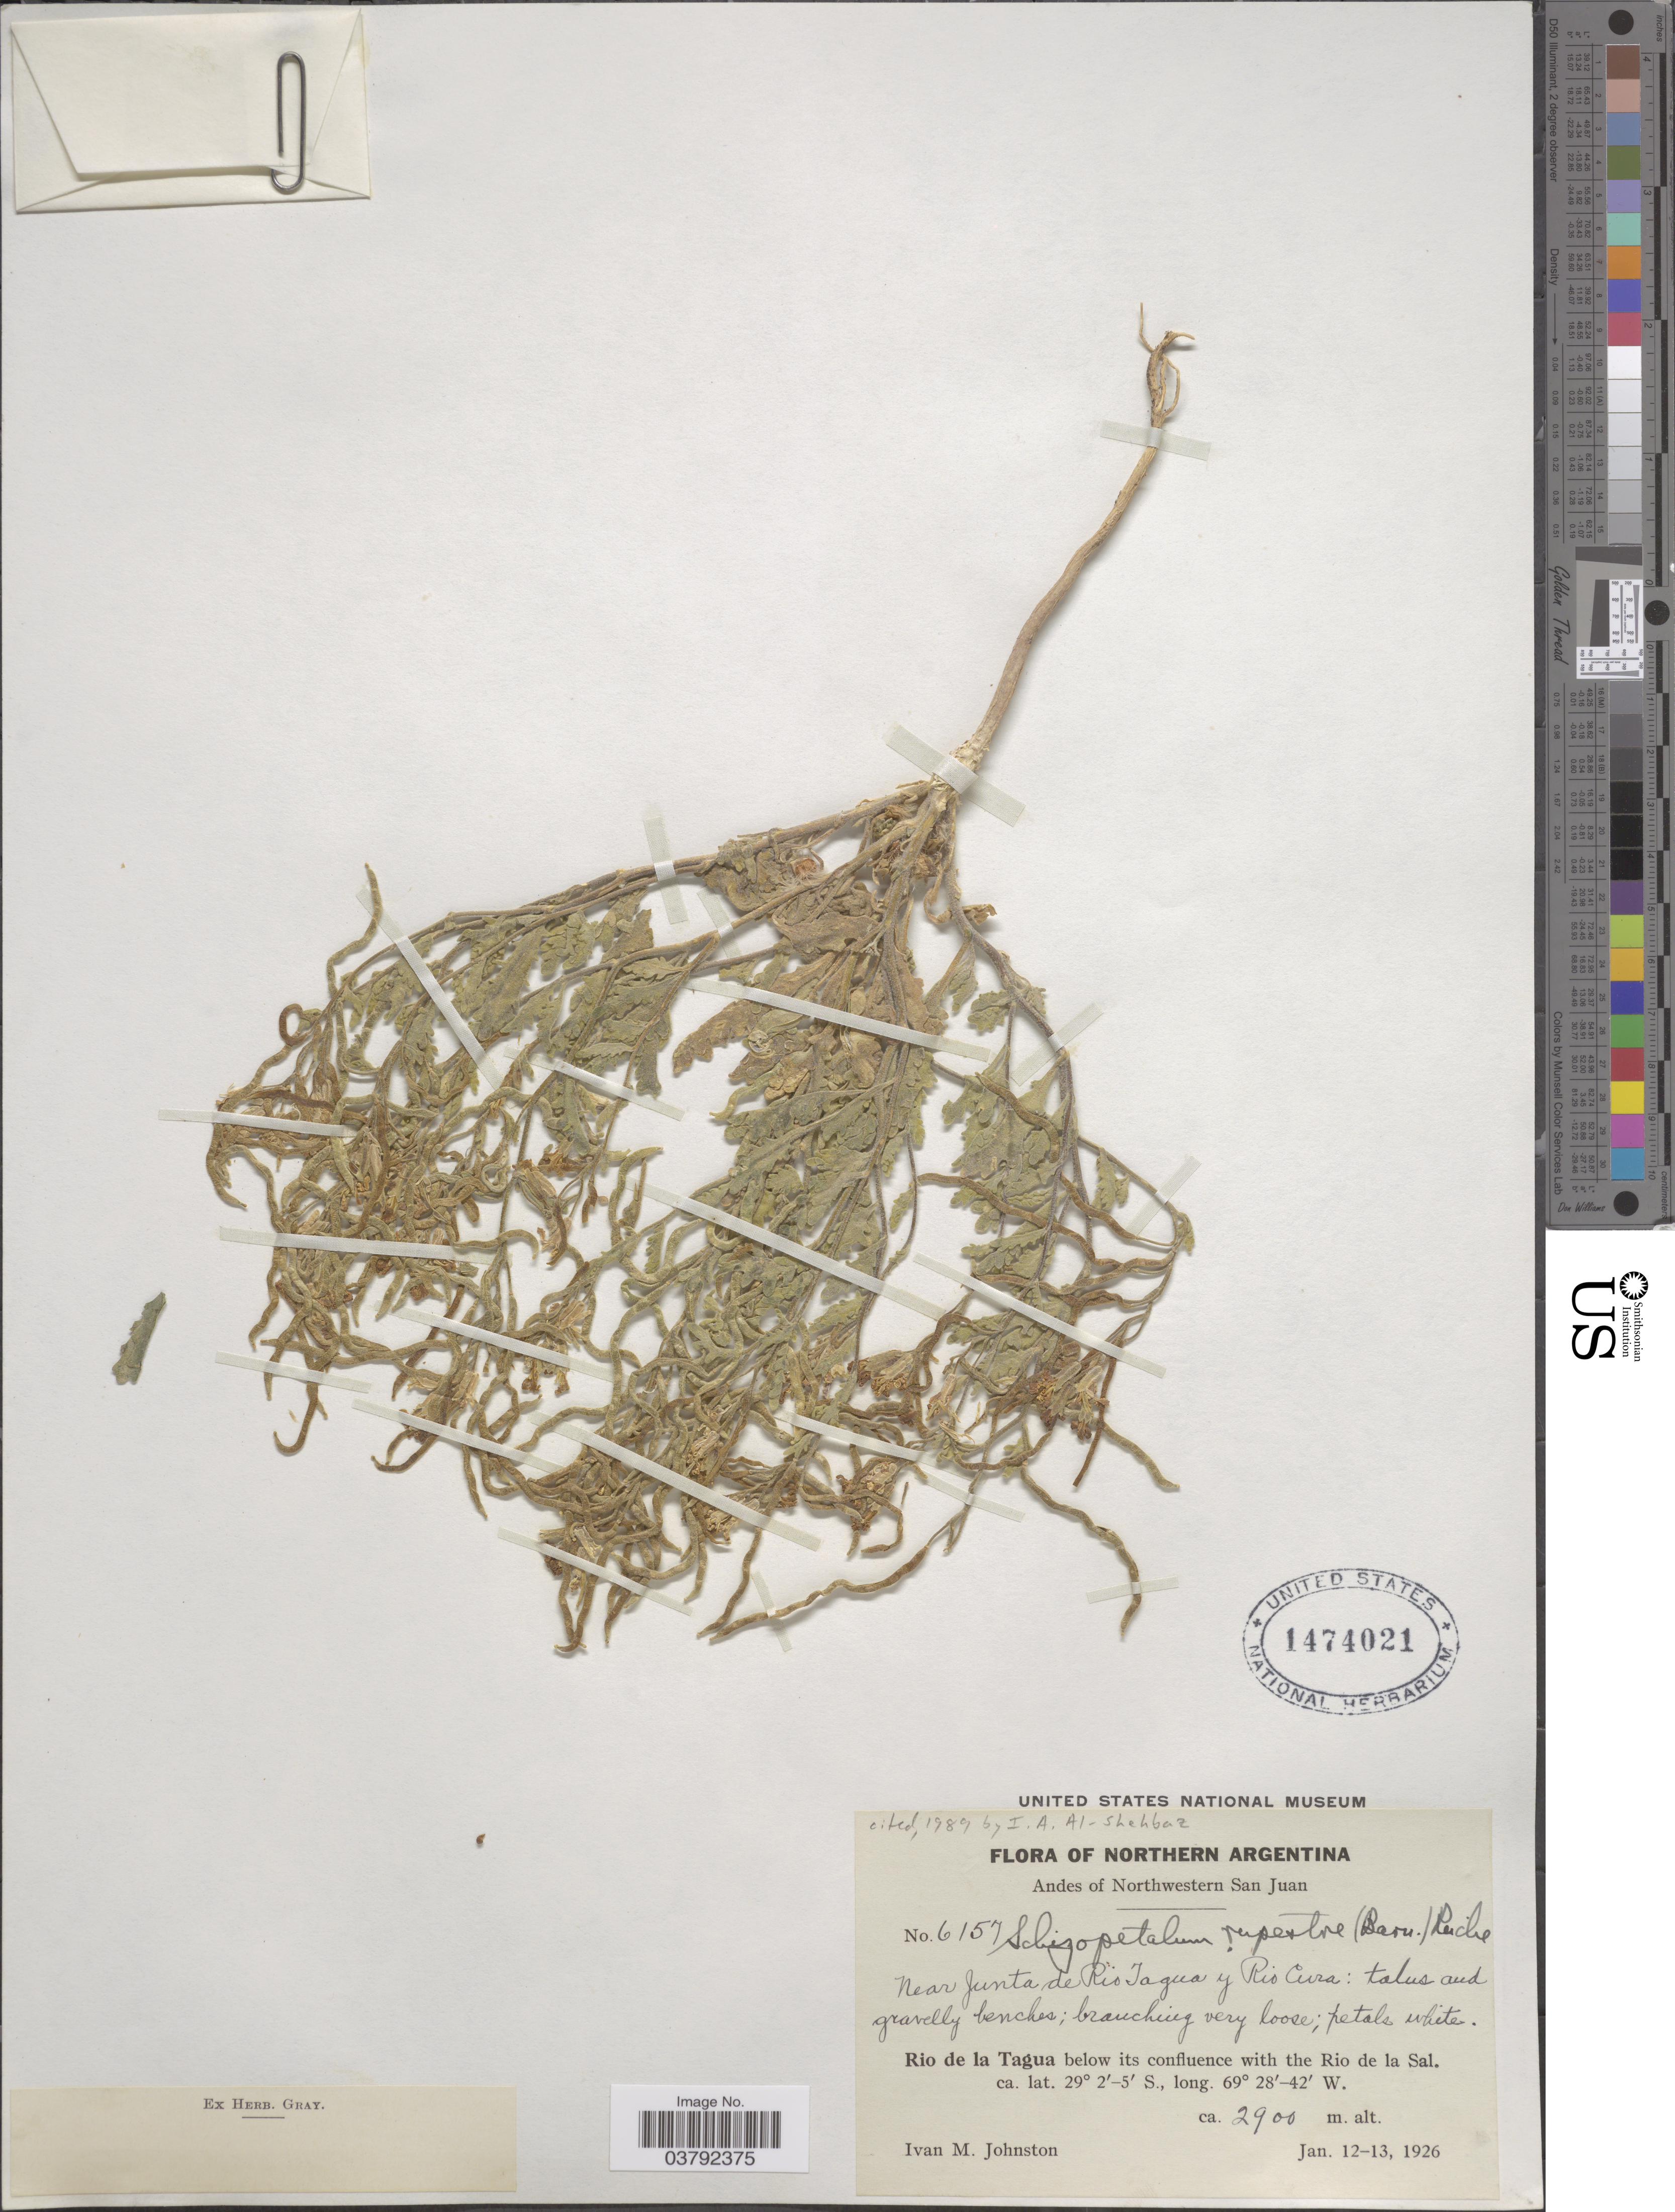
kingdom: Plantae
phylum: Tracheophyta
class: Magnoliopsida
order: Brassicales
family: Brassicaceae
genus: Schizopetalon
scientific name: Schizopetalon rupestre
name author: (Barnéoud) Reiche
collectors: I.M. Johnston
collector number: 6157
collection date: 1926-01-12/1926-01-13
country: Argentina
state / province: San Juan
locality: Northern Argentina. Adnes of Northwestern San Juan. Near Junta de Rio Tagua y Rio Cura. Rio de la Tagua below its confluence with the Rio de la Sal.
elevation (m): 2900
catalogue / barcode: US 1474021